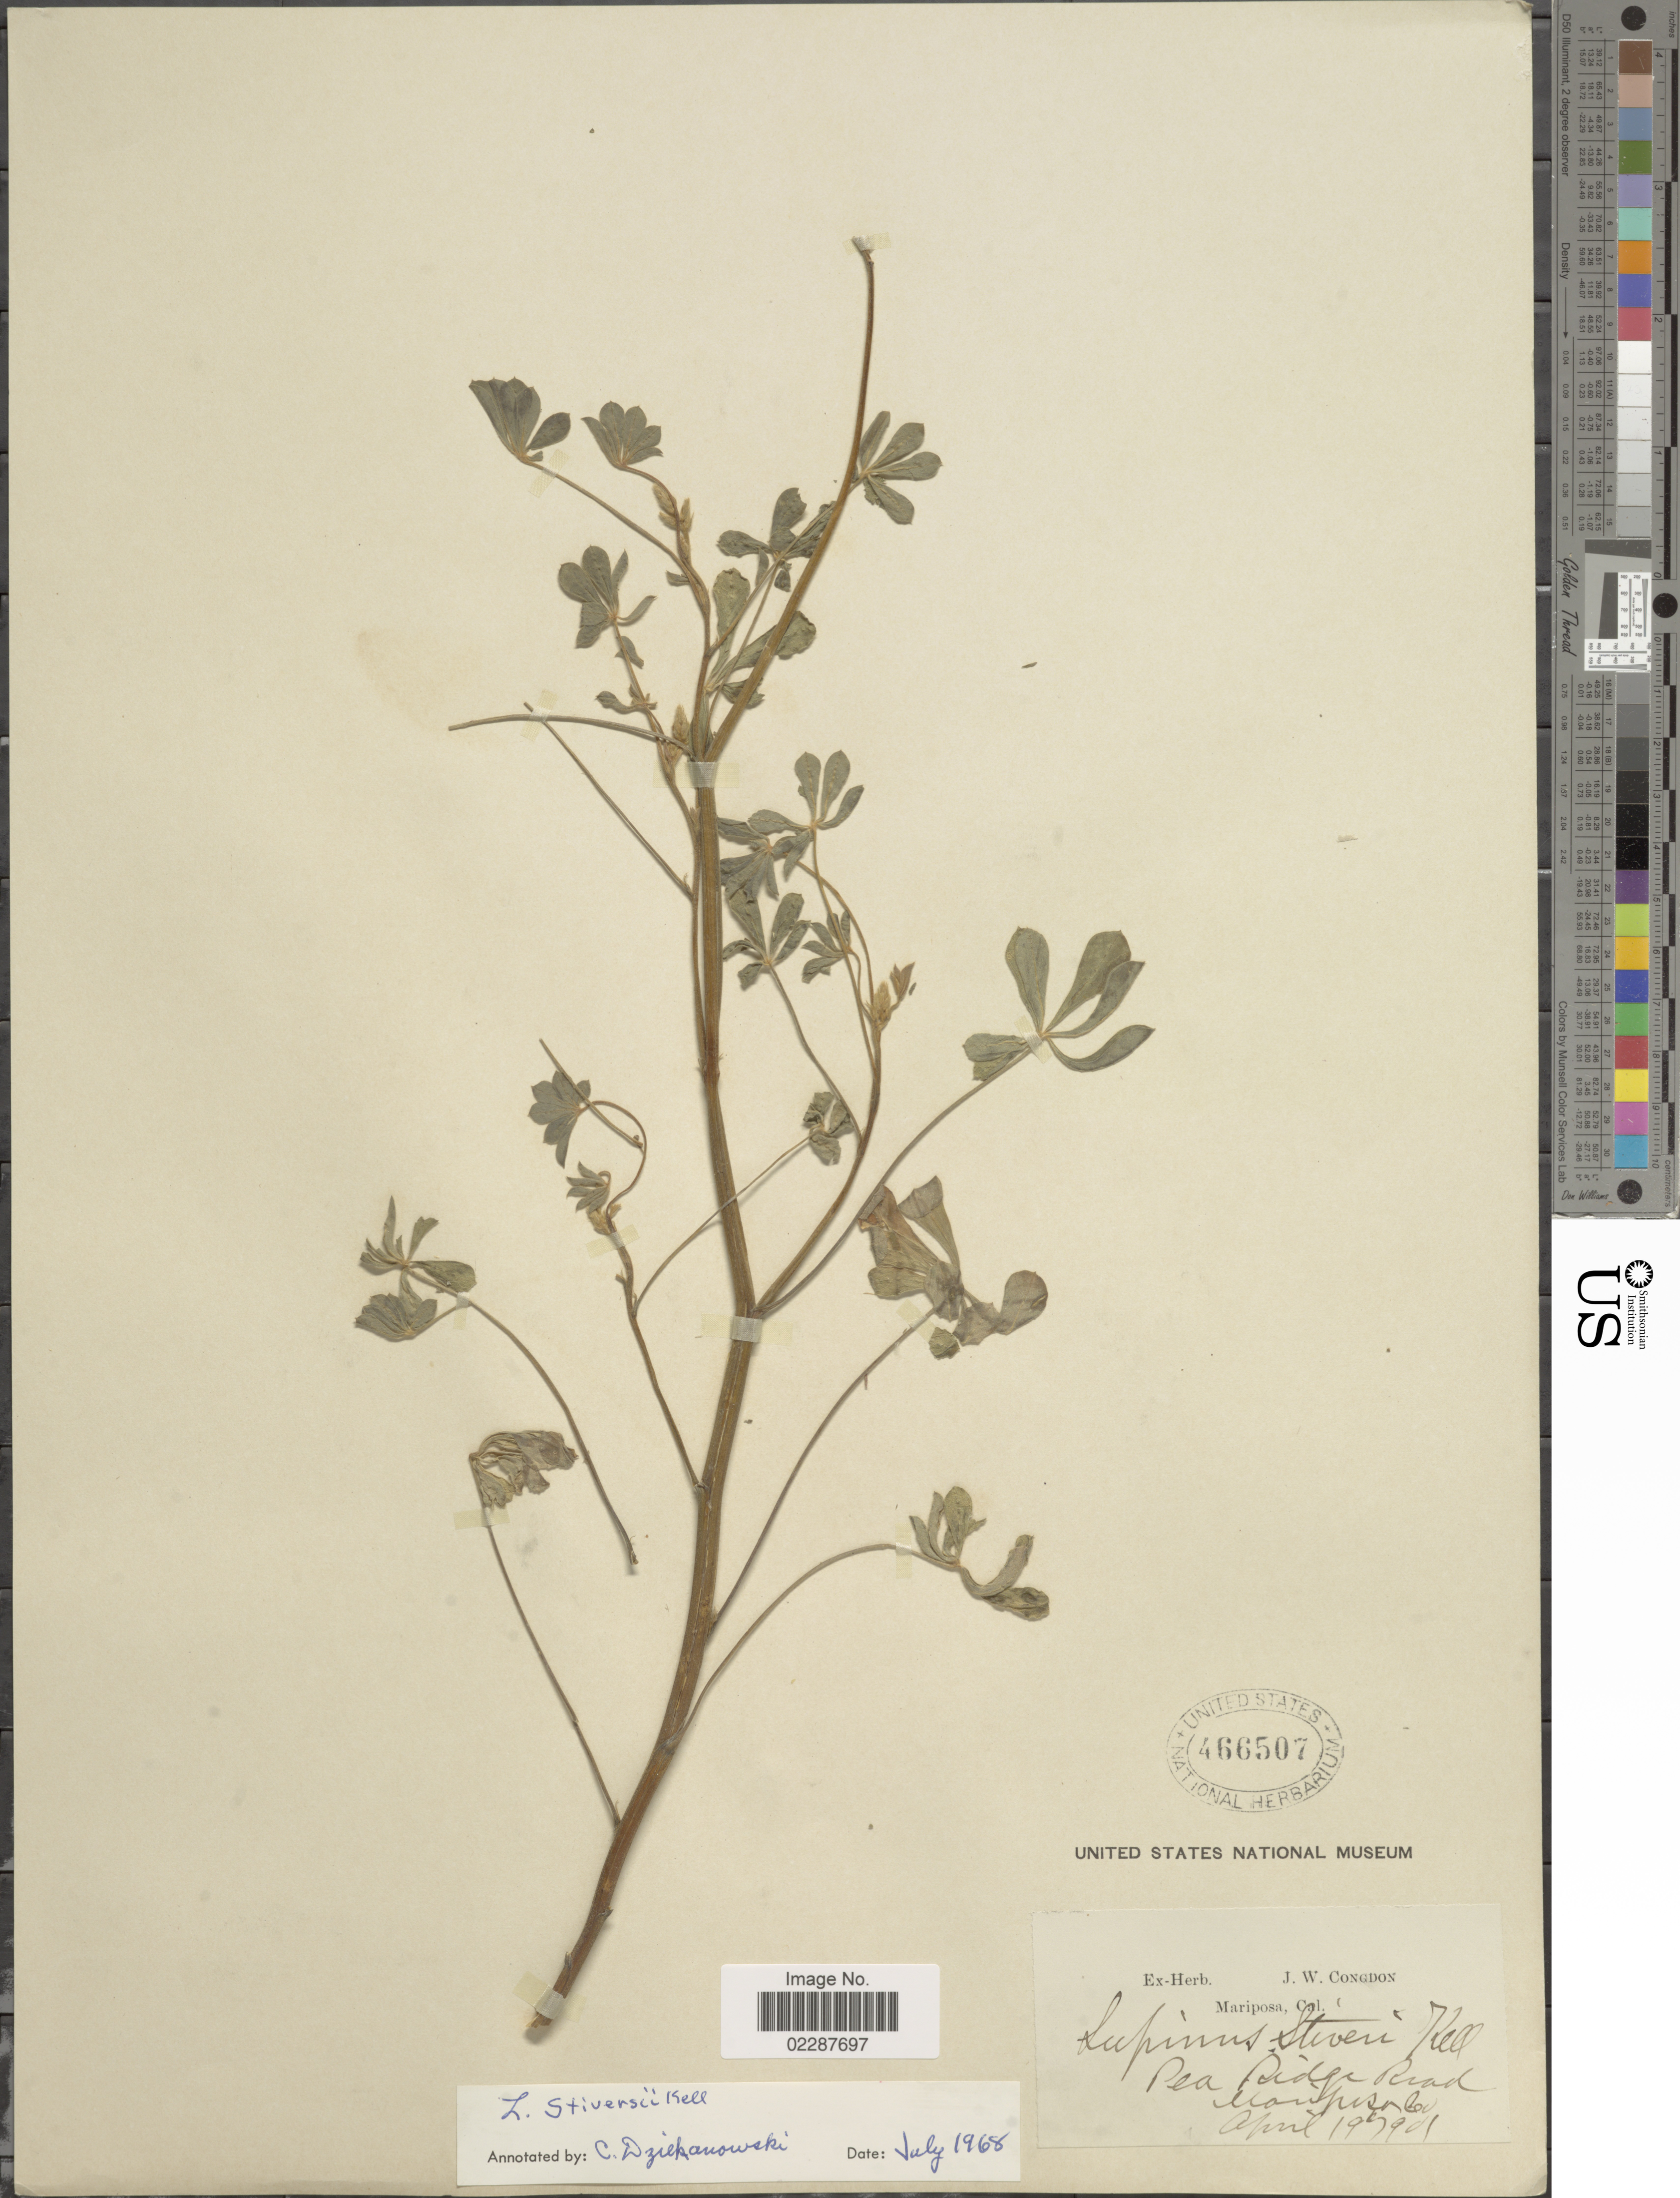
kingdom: Plantae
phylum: Tracheophyta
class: Magnoliopsida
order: Fabales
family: Fabaceae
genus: Lupinus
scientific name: Lupinus stiversii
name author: Kellogg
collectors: ex herb. J. W. Congdon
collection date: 1901-04-19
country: United States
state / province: California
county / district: Mariposa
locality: Mariposa, Cal., Pea Ridge Road, Mariposa Co.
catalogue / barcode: US 466507